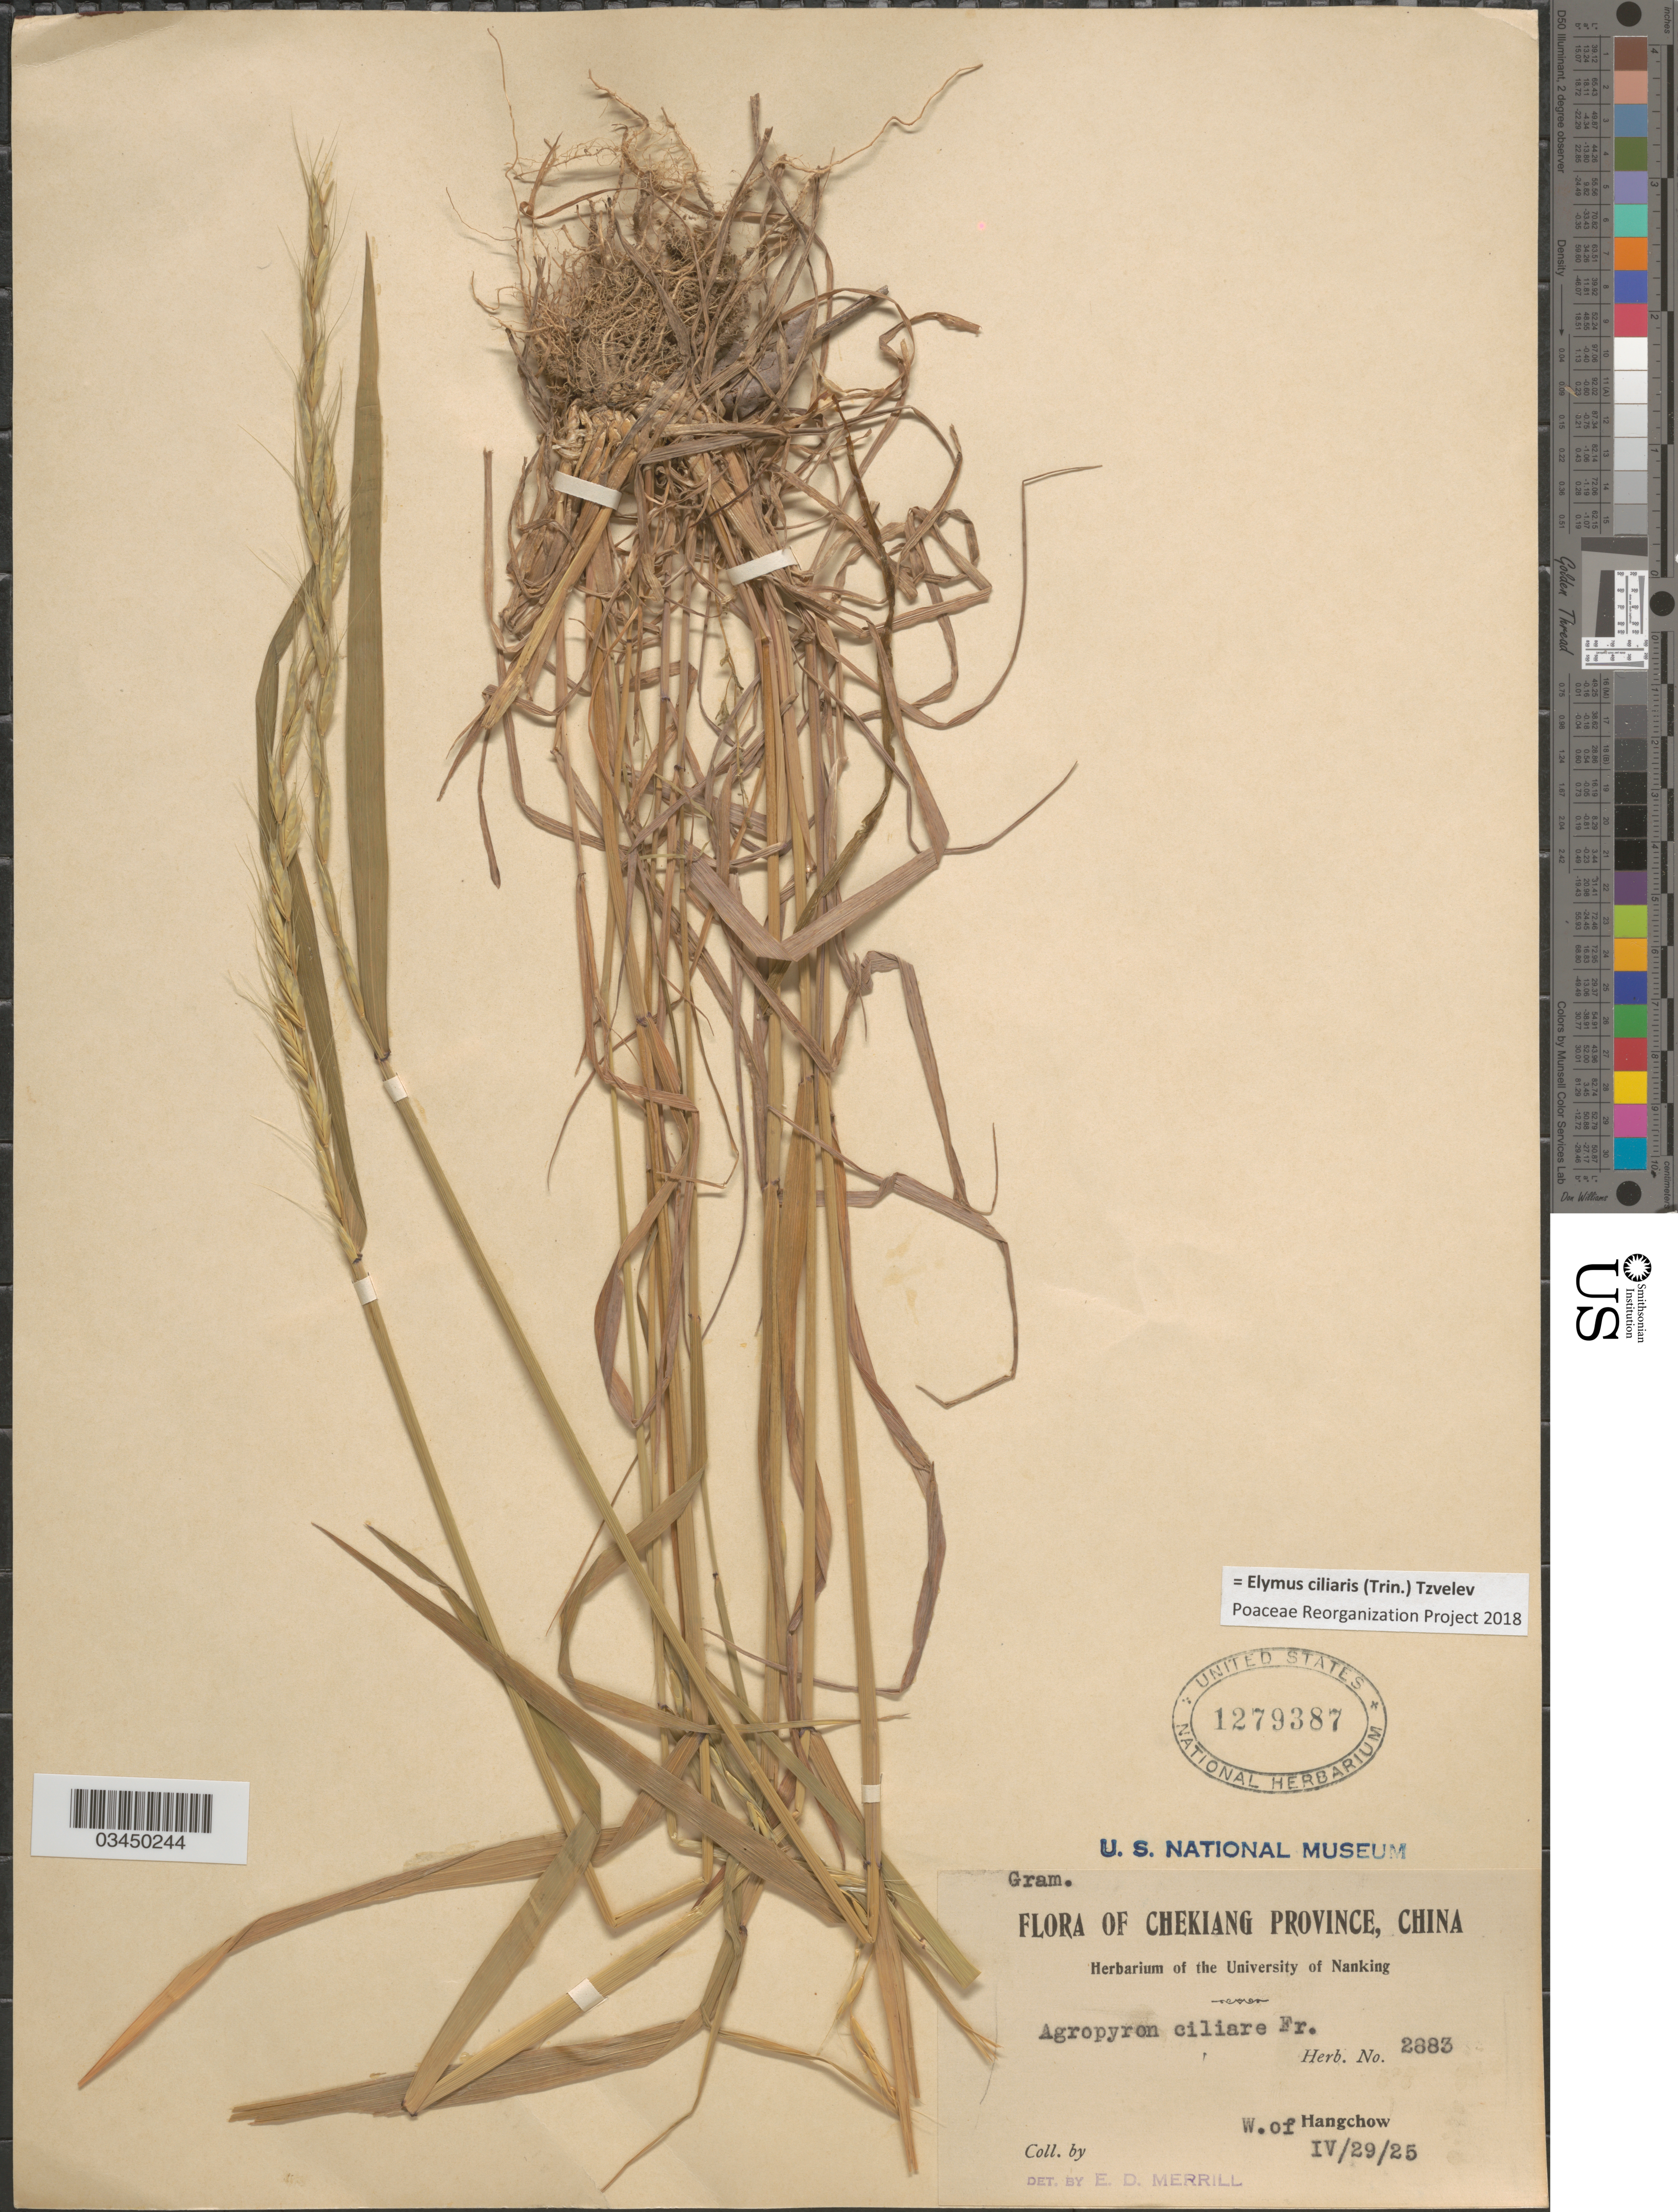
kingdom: Plantae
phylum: Tracheophyta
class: Liliopsida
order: Poales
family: Poaceae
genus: Elymus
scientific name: Elymus ciliaris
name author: (Trin.) Tzvelev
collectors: ex herb. University of Nanking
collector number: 2883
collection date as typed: Transcribed d/m/y: 29/4/25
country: China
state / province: Zhejiang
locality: Chekiang Province. W. of Hangchow.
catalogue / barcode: US 1279387